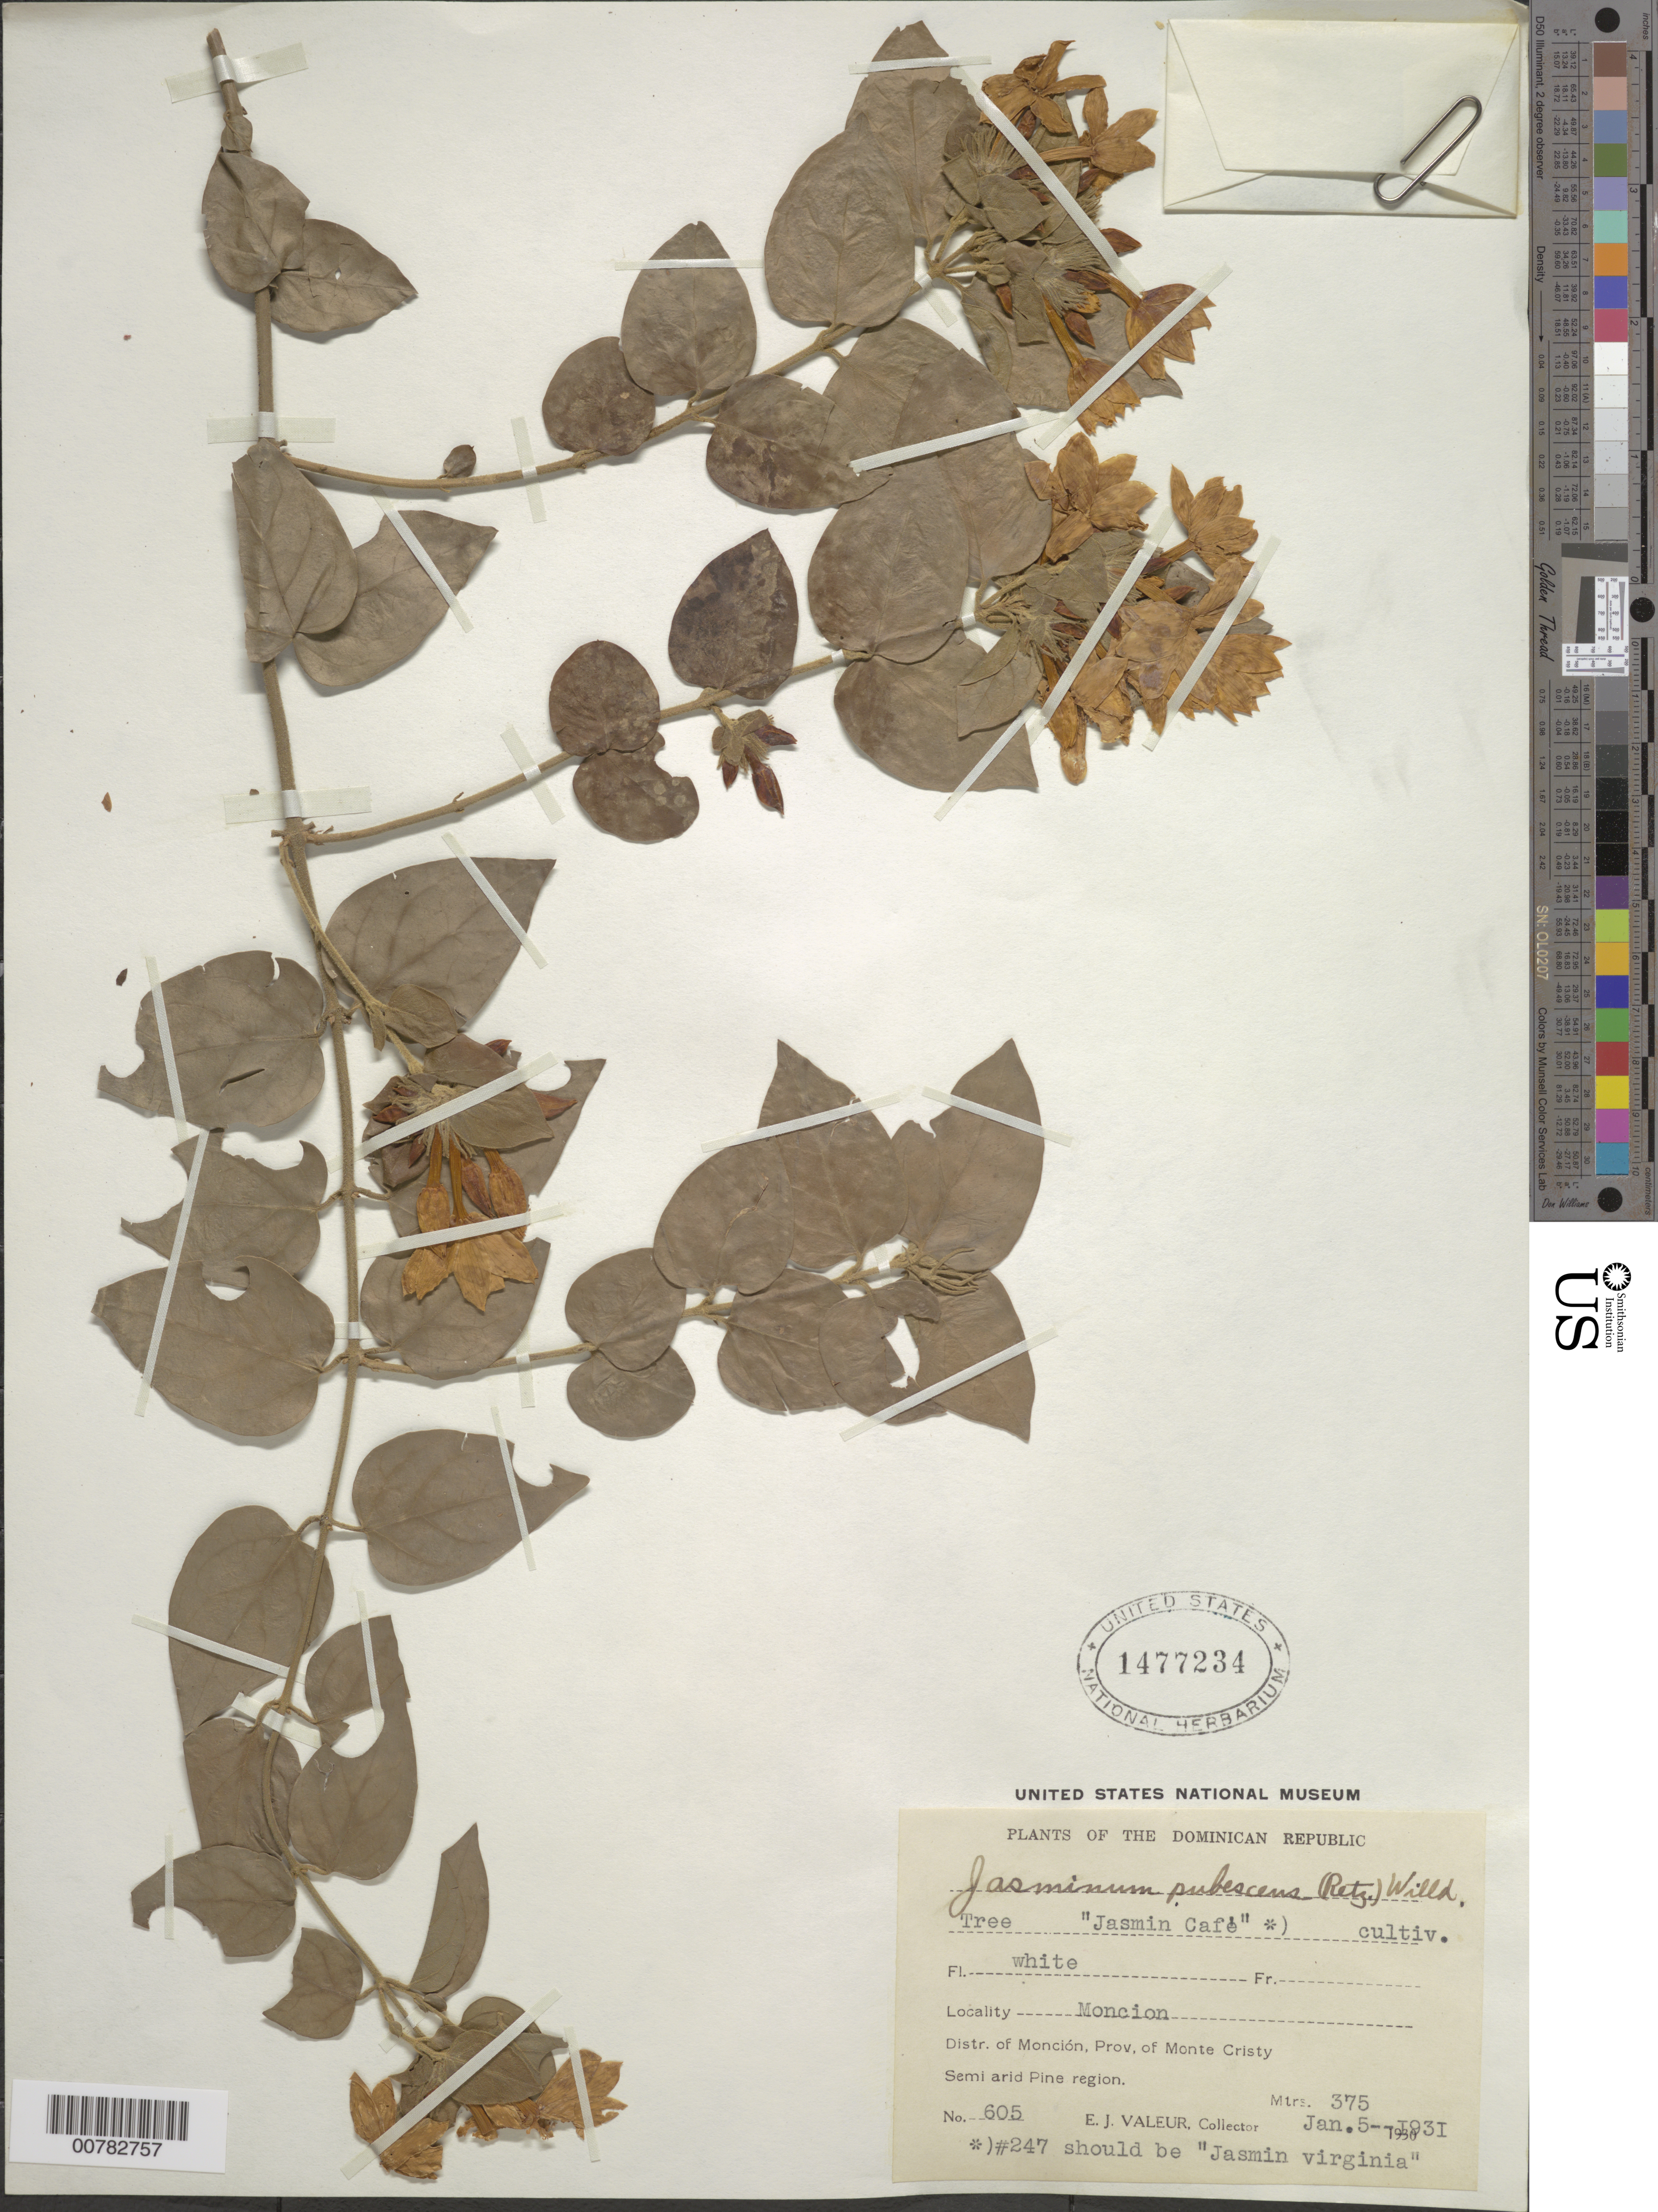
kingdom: Plantae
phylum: Tracheophyta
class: Magnoliopsida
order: Lamiales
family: Oleaceae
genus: Jasminum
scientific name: Jasminum multiflorum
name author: (Burm. f.) Andrews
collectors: E. Valeur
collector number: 605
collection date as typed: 05 Jan 1931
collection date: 1931-01-05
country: Dominican Republic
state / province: Monte Cristi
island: Hispaniola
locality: Monción, Monción.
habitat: Semi arid Pine region.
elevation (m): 375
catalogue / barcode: US 1477234